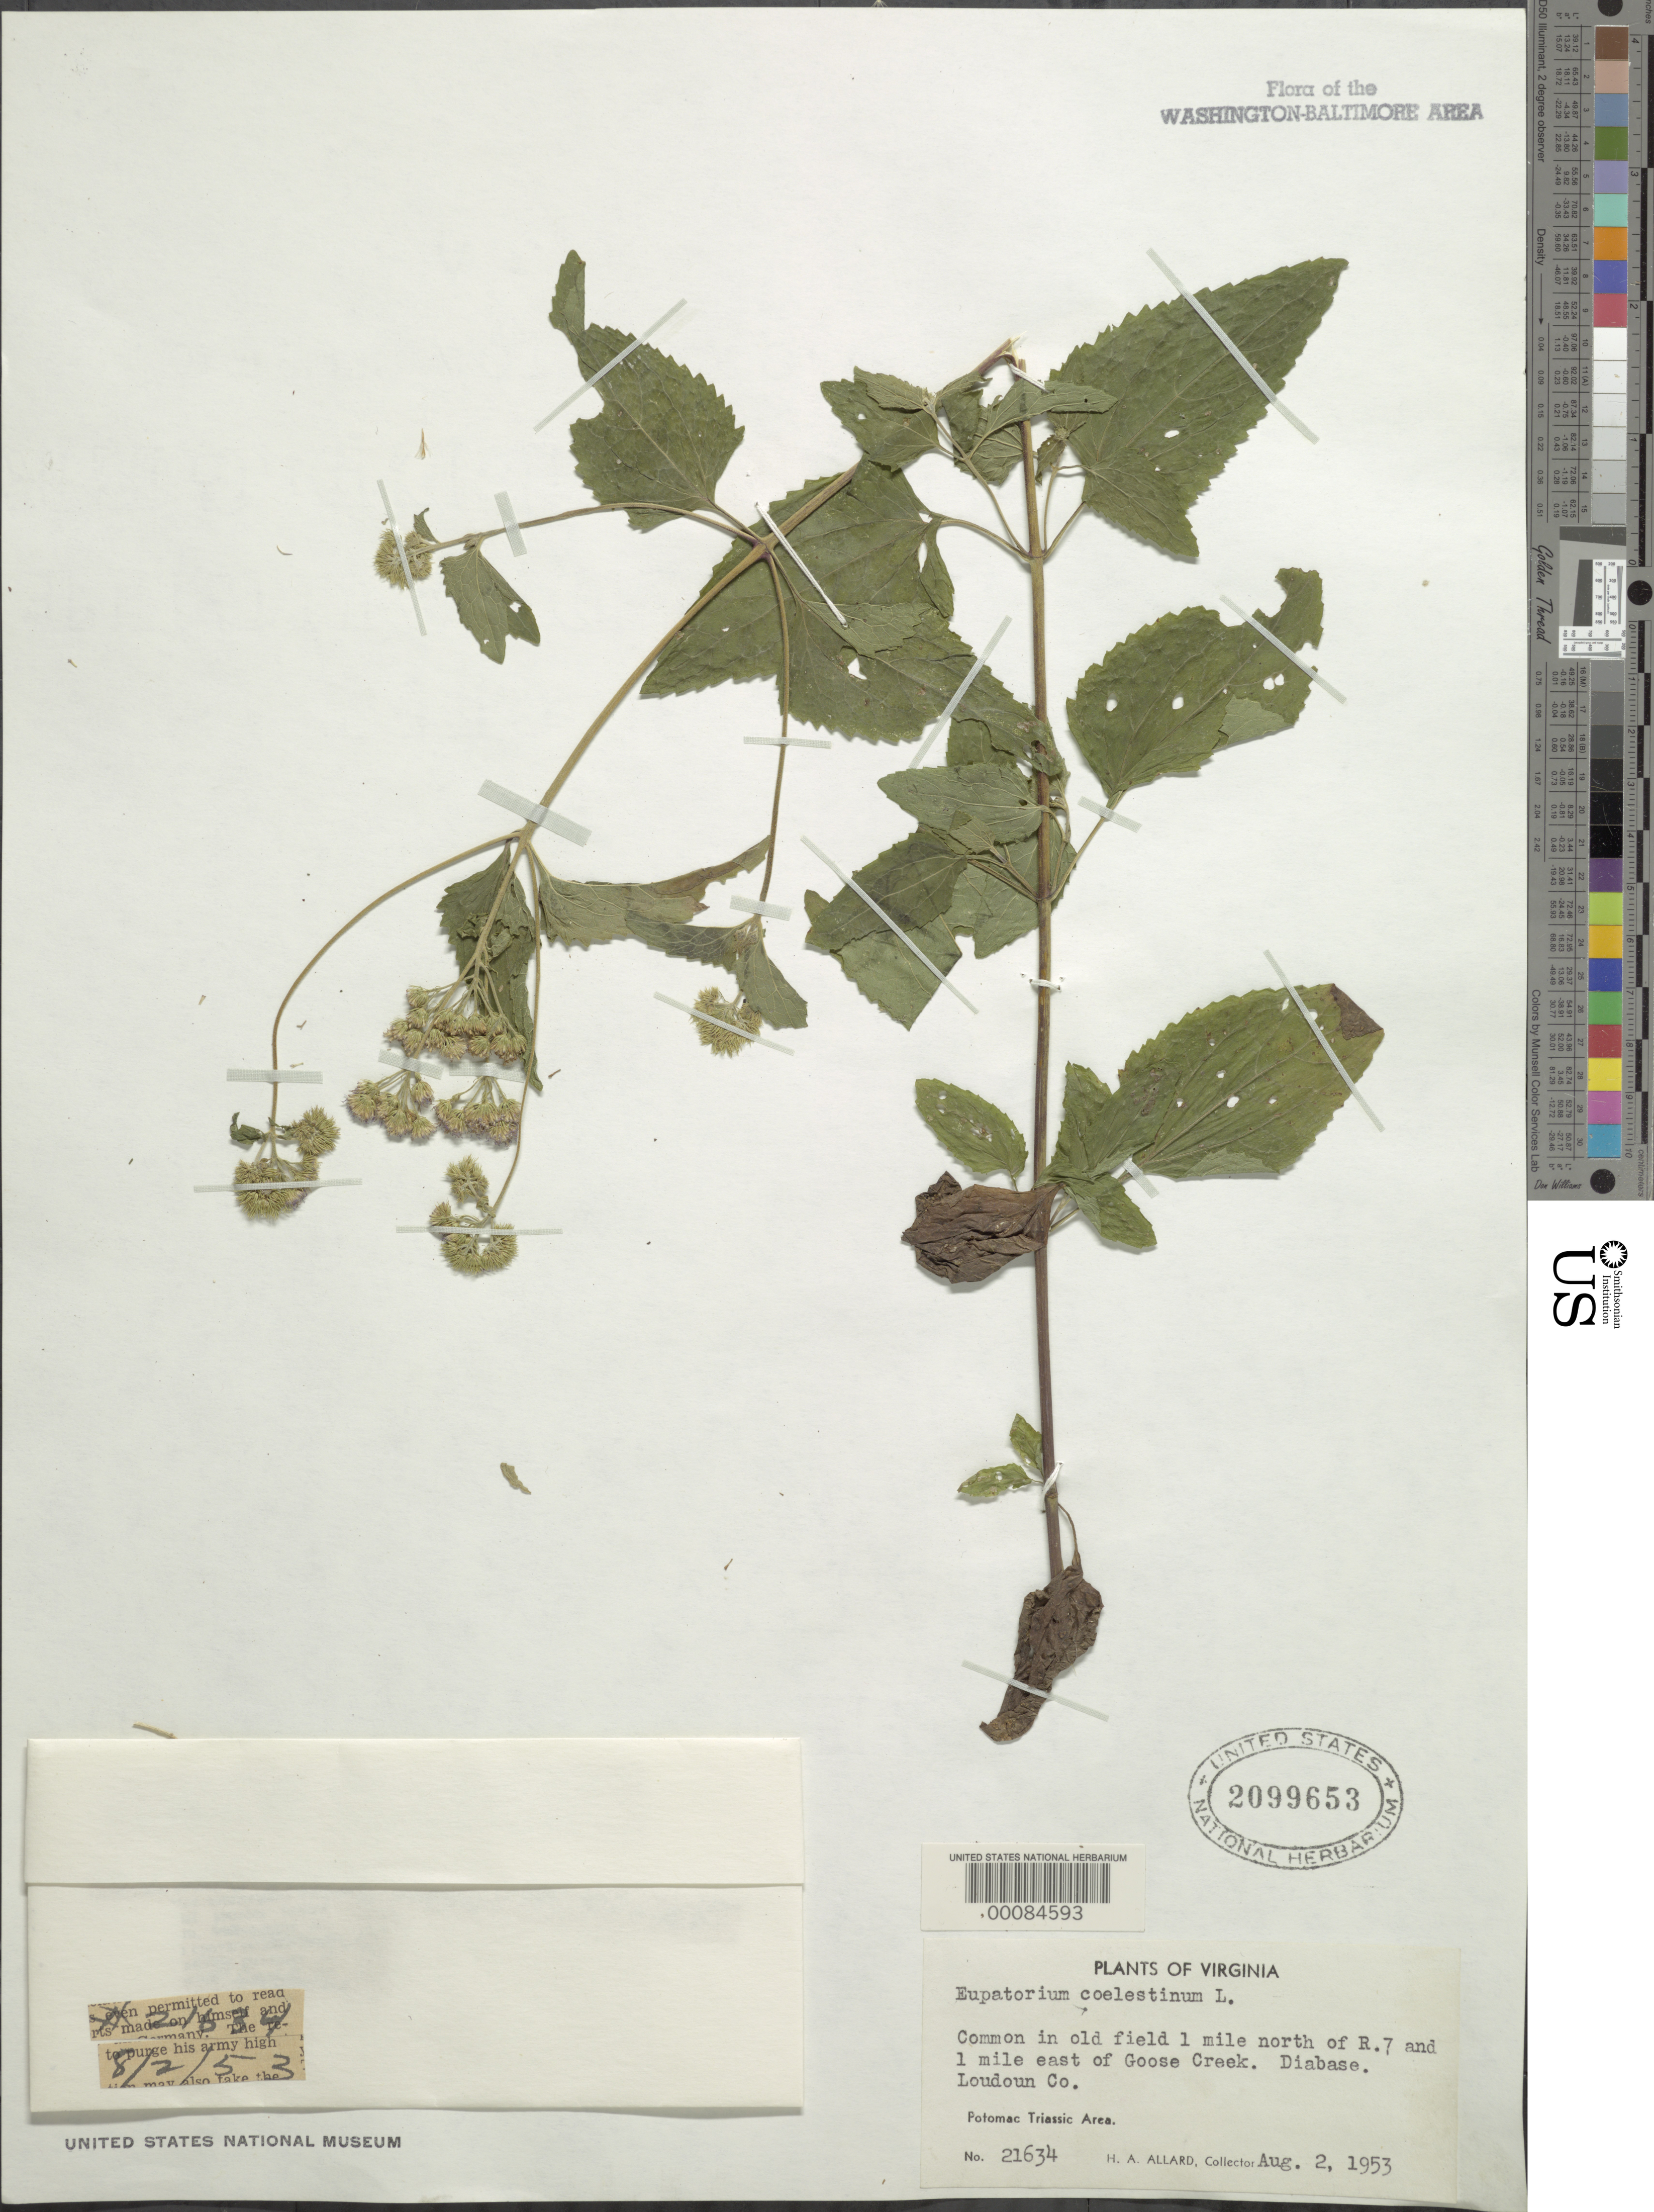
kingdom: Plantae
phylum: Tracheophyta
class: Magnoliopsida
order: Asterales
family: Asteraceae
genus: Conoclinium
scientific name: Conoclinium coelestinum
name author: (L.) DC.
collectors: H. A. Allard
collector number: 21634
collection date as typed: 02 Aug 1953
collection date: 1953-08-02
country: United States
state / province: Virginia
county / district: Loudoun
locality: North of Rt. 7 and east of Goose Creek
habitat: Old field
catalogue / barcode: US 2099653